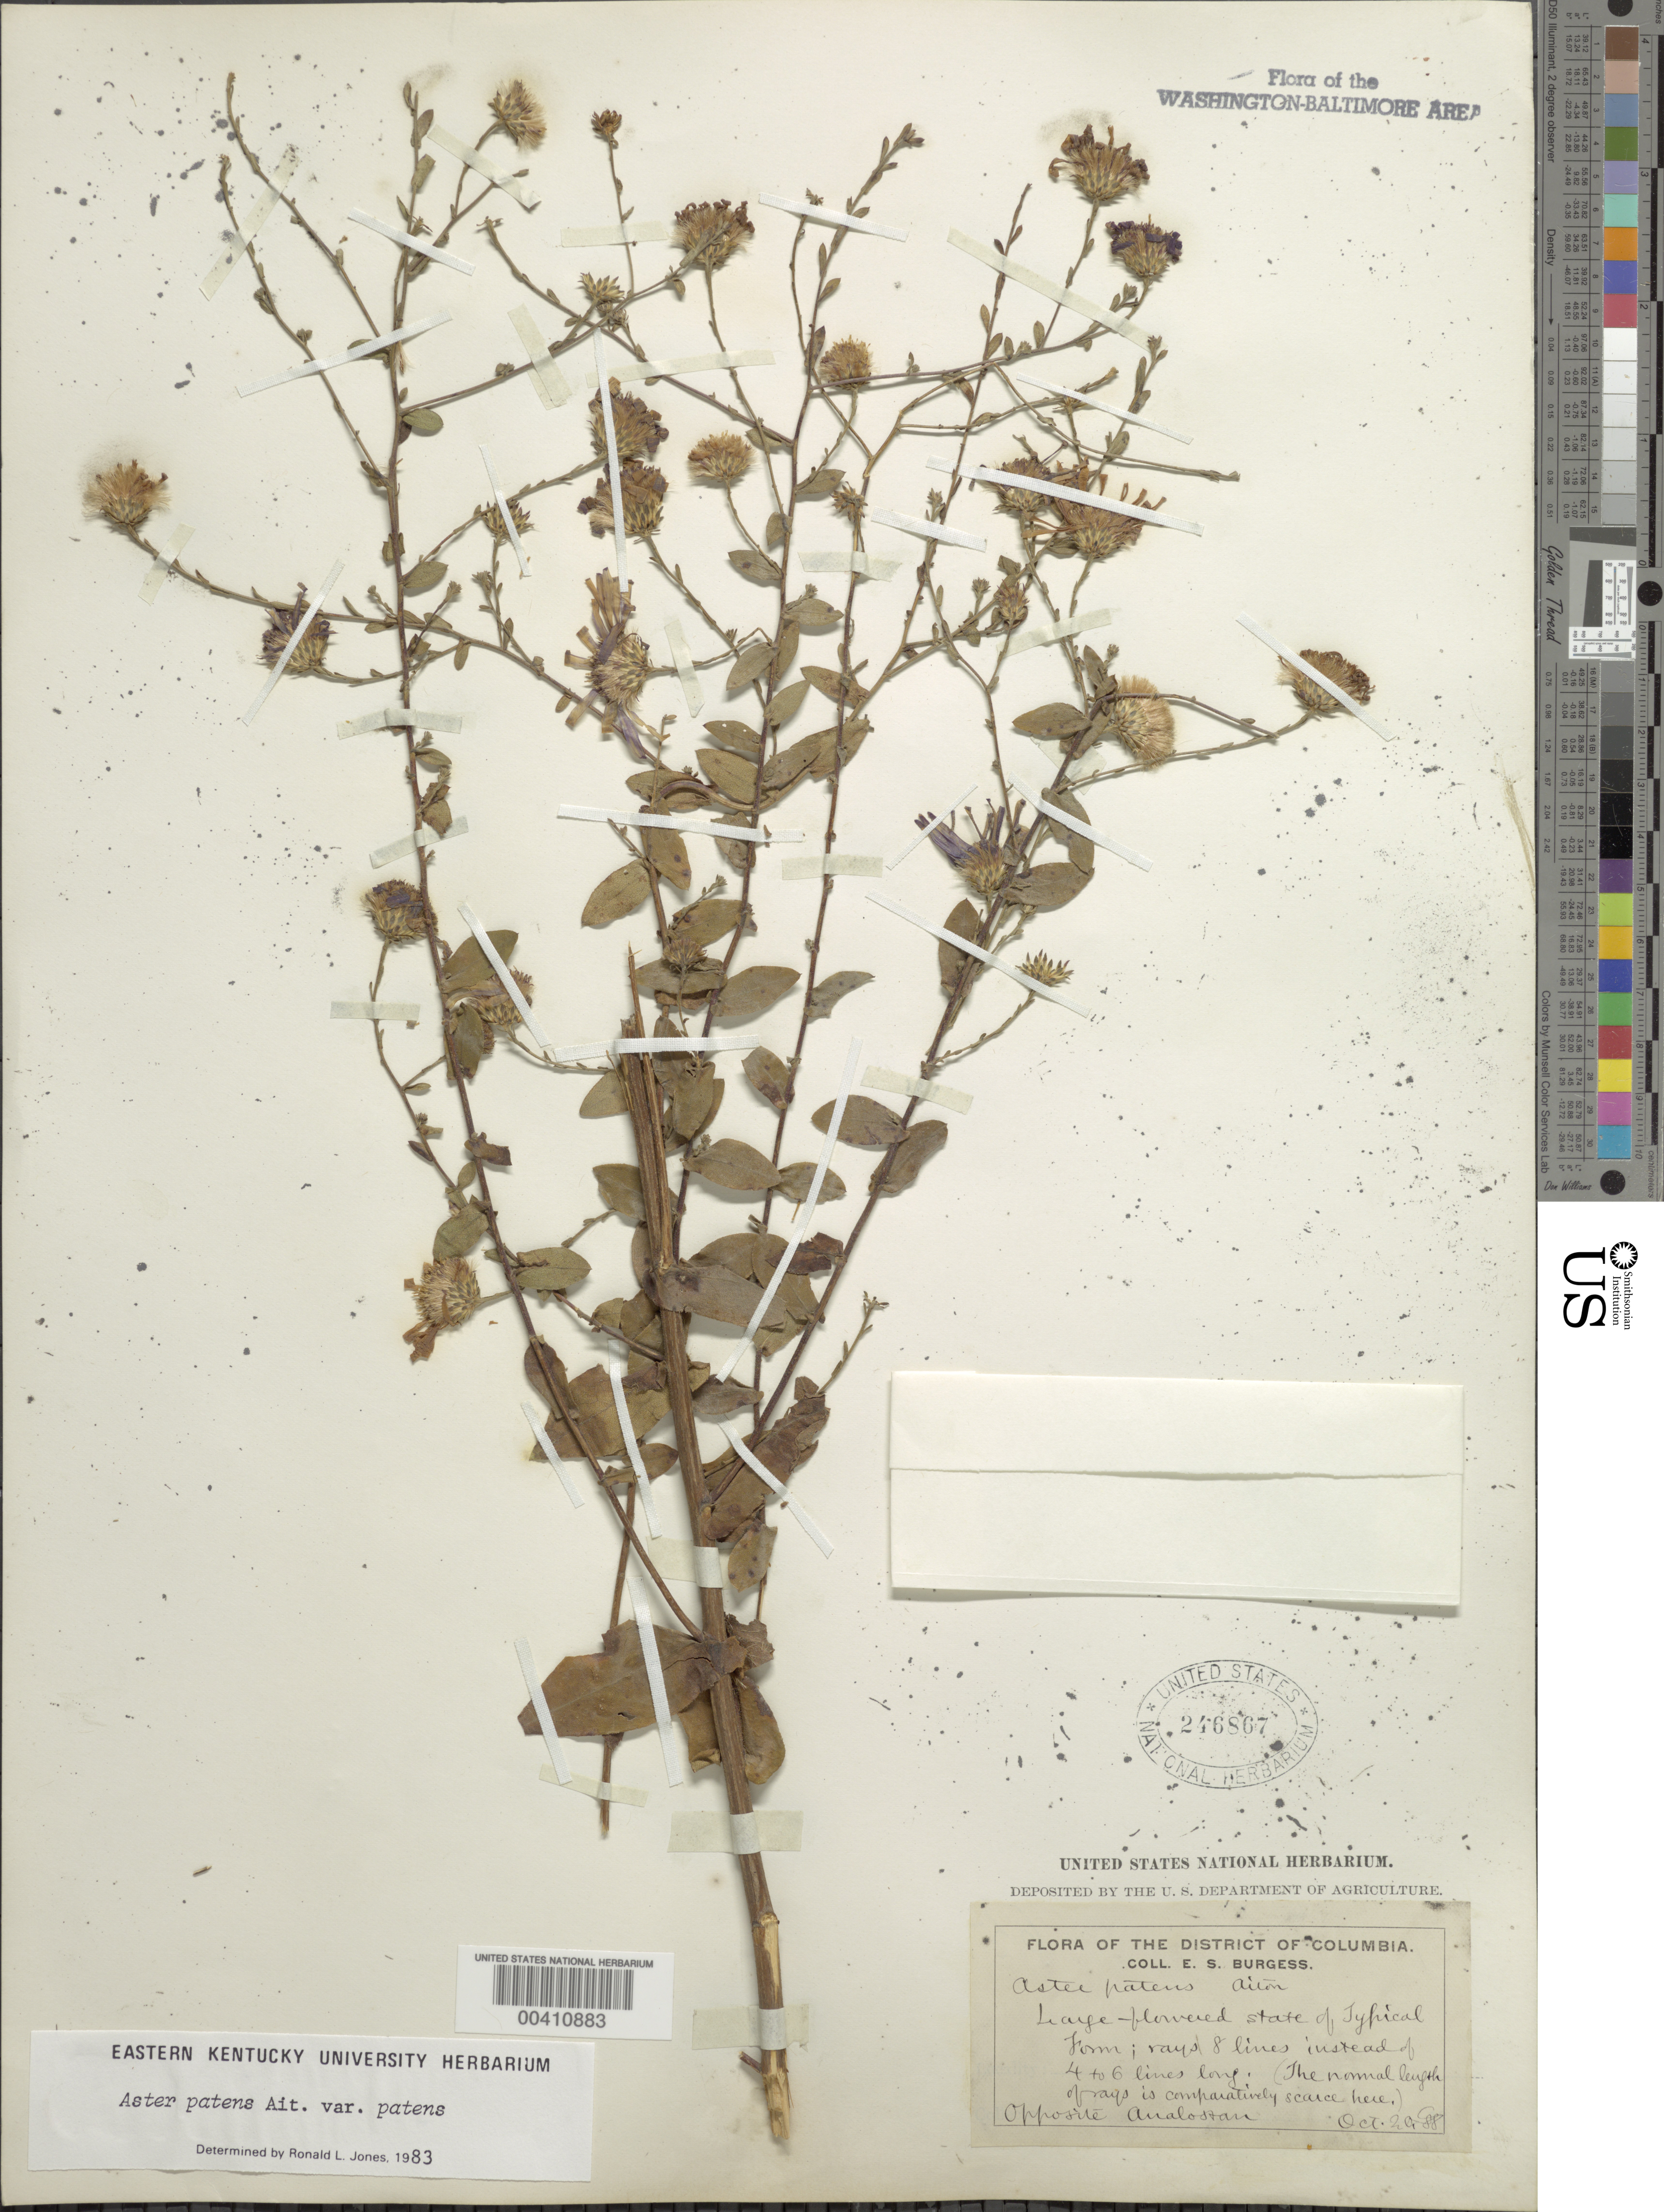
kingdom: Plantae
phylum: Tracheophyta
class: Magnoliopsida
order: Asterales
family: Asteraceae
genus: Symphyotrichum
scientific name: Symphyotrichum patens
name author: (Aiton) G.L. Nesom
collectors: E. Burgess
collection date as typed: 20 Oct 1888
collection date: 1888-10-20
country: United States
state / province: District of Columbia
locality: opposite Roosevelt Island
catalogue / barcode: US 246867